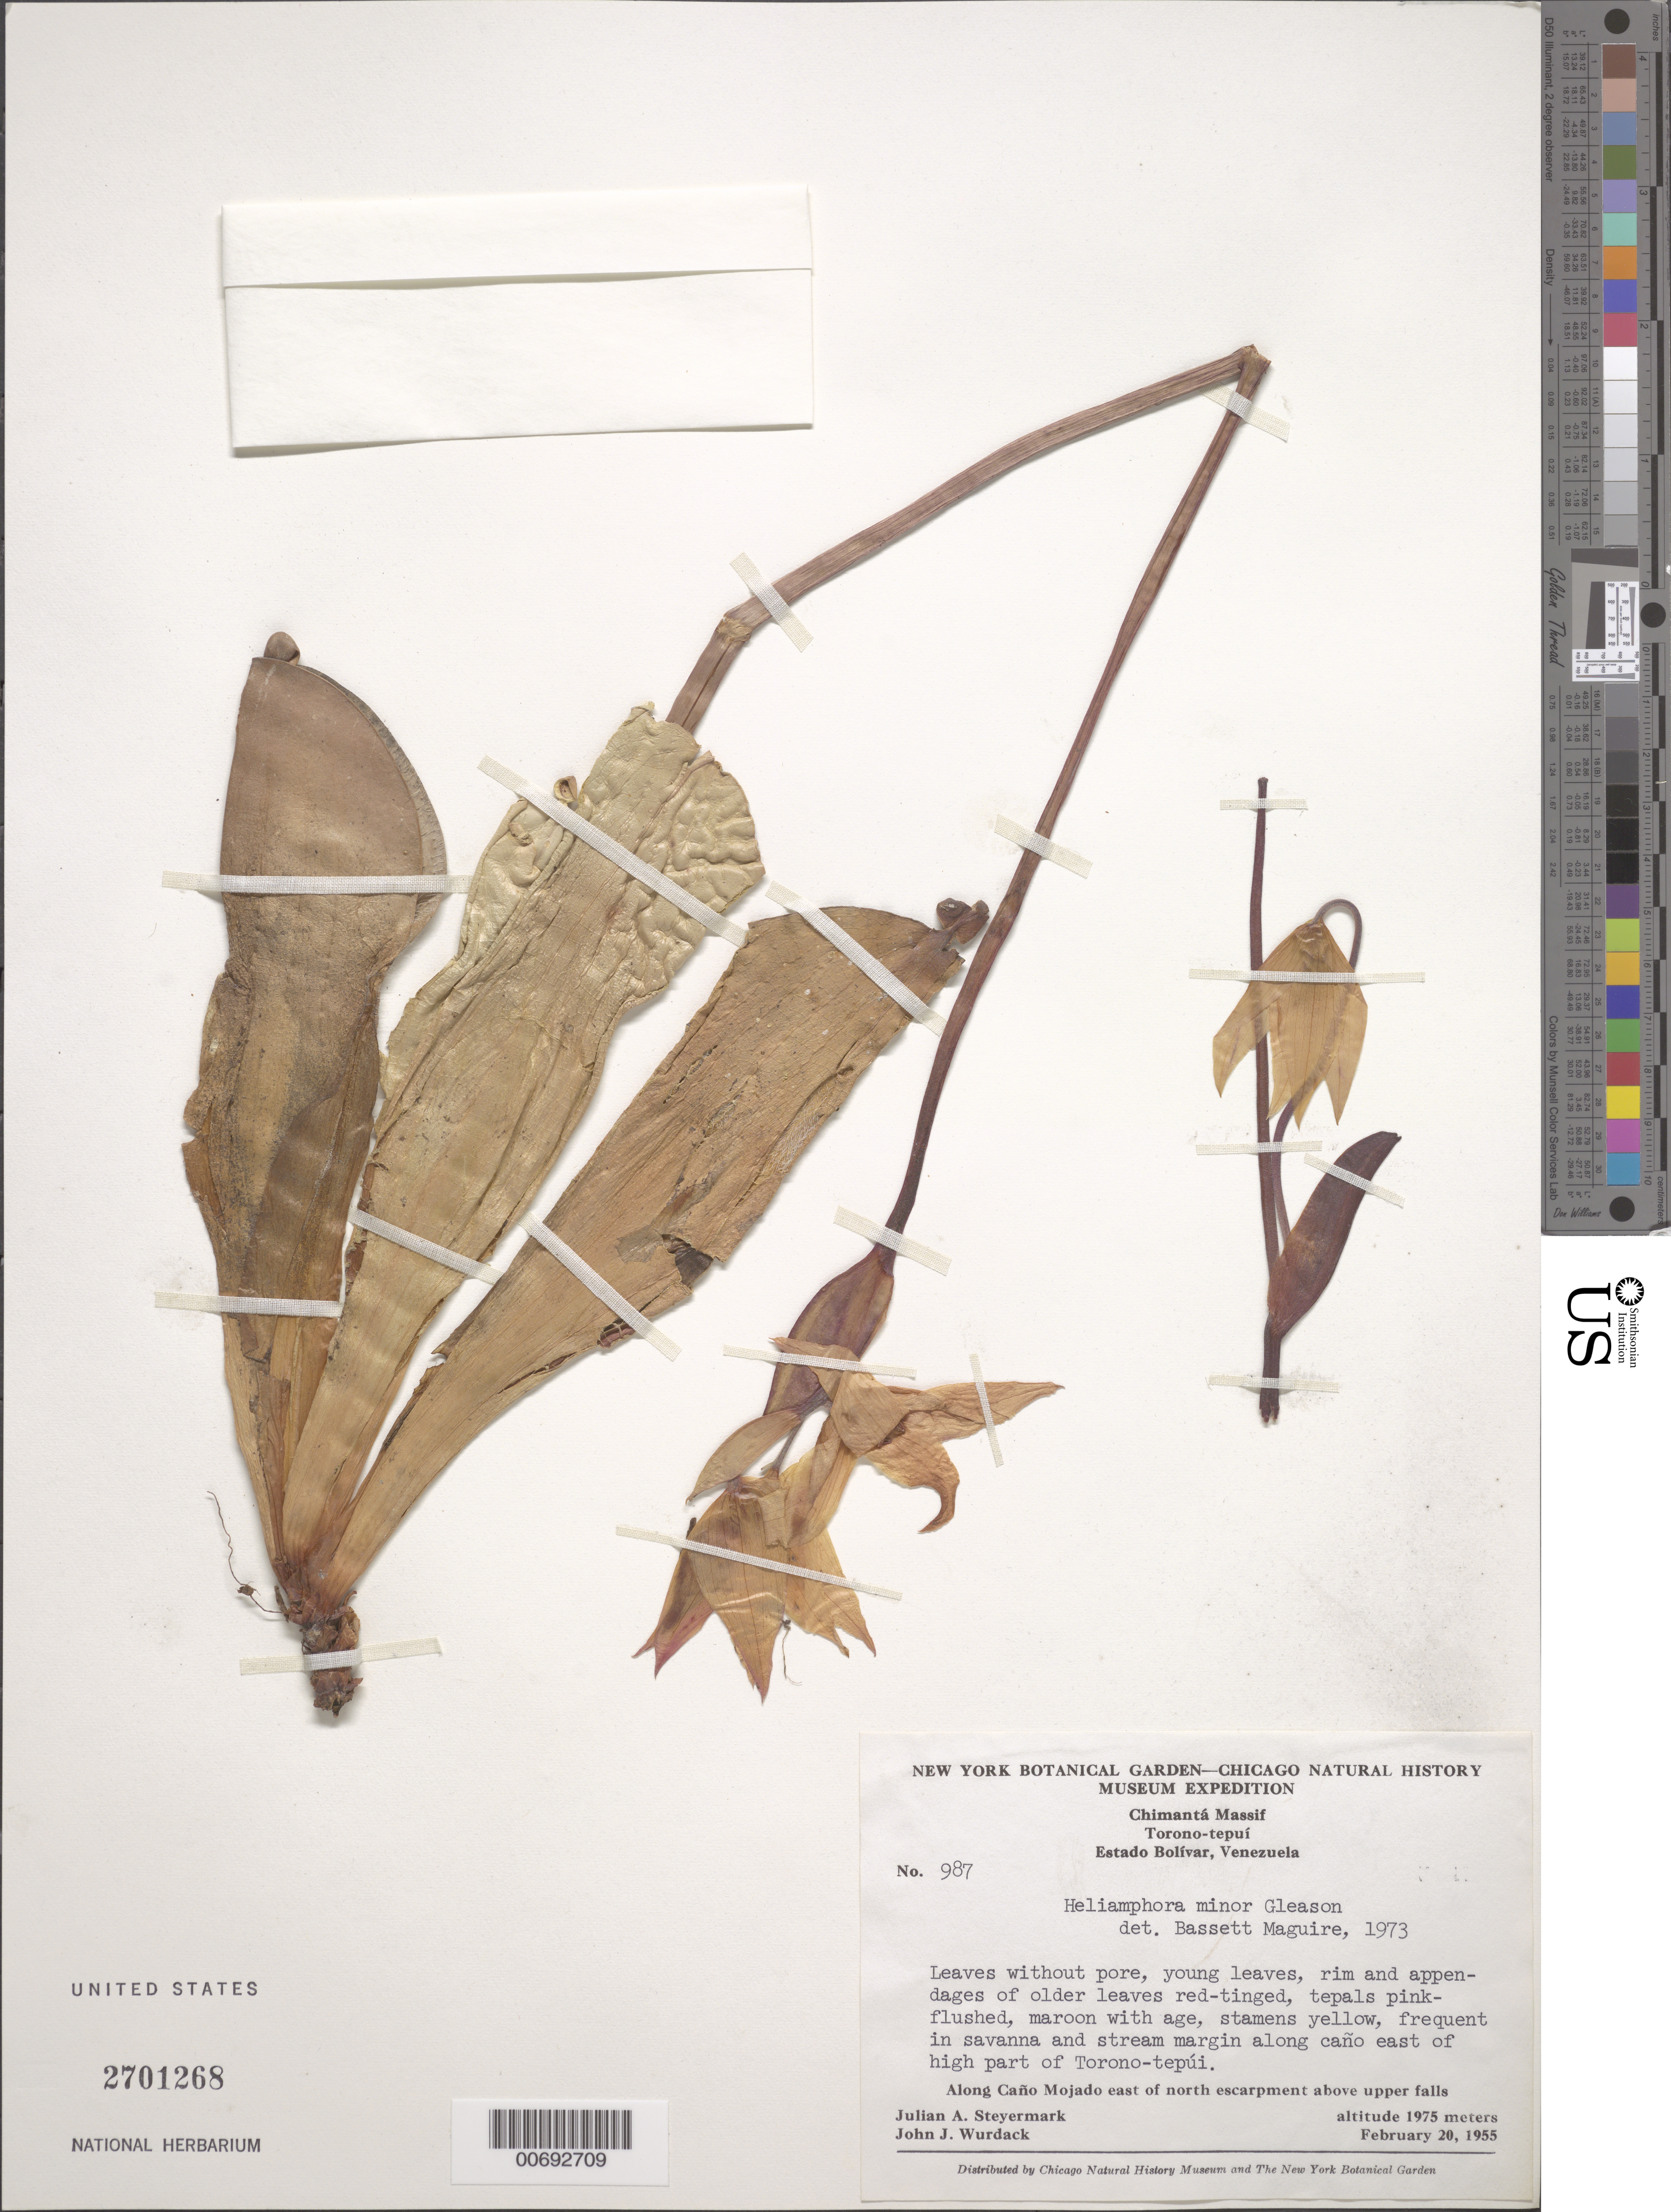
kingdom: Plantae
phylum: Tracheophyta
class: Magnoliopsida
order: Ericales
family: Sarraceniaceae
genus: Heliamphora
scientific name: Heliamphora minor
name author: Gleason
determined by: Maguire, Bassett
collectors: J. Steyermark & J. J. Wurdack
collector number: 55 987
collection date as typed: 20-Feb-55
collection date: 1955-02-20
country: Venezuela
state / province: Bolívar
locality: Chimantá Massif, Torono-tepuí, Caño Mojado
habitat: Savanna and stream margin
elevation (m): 1975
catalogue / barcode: US 2701268